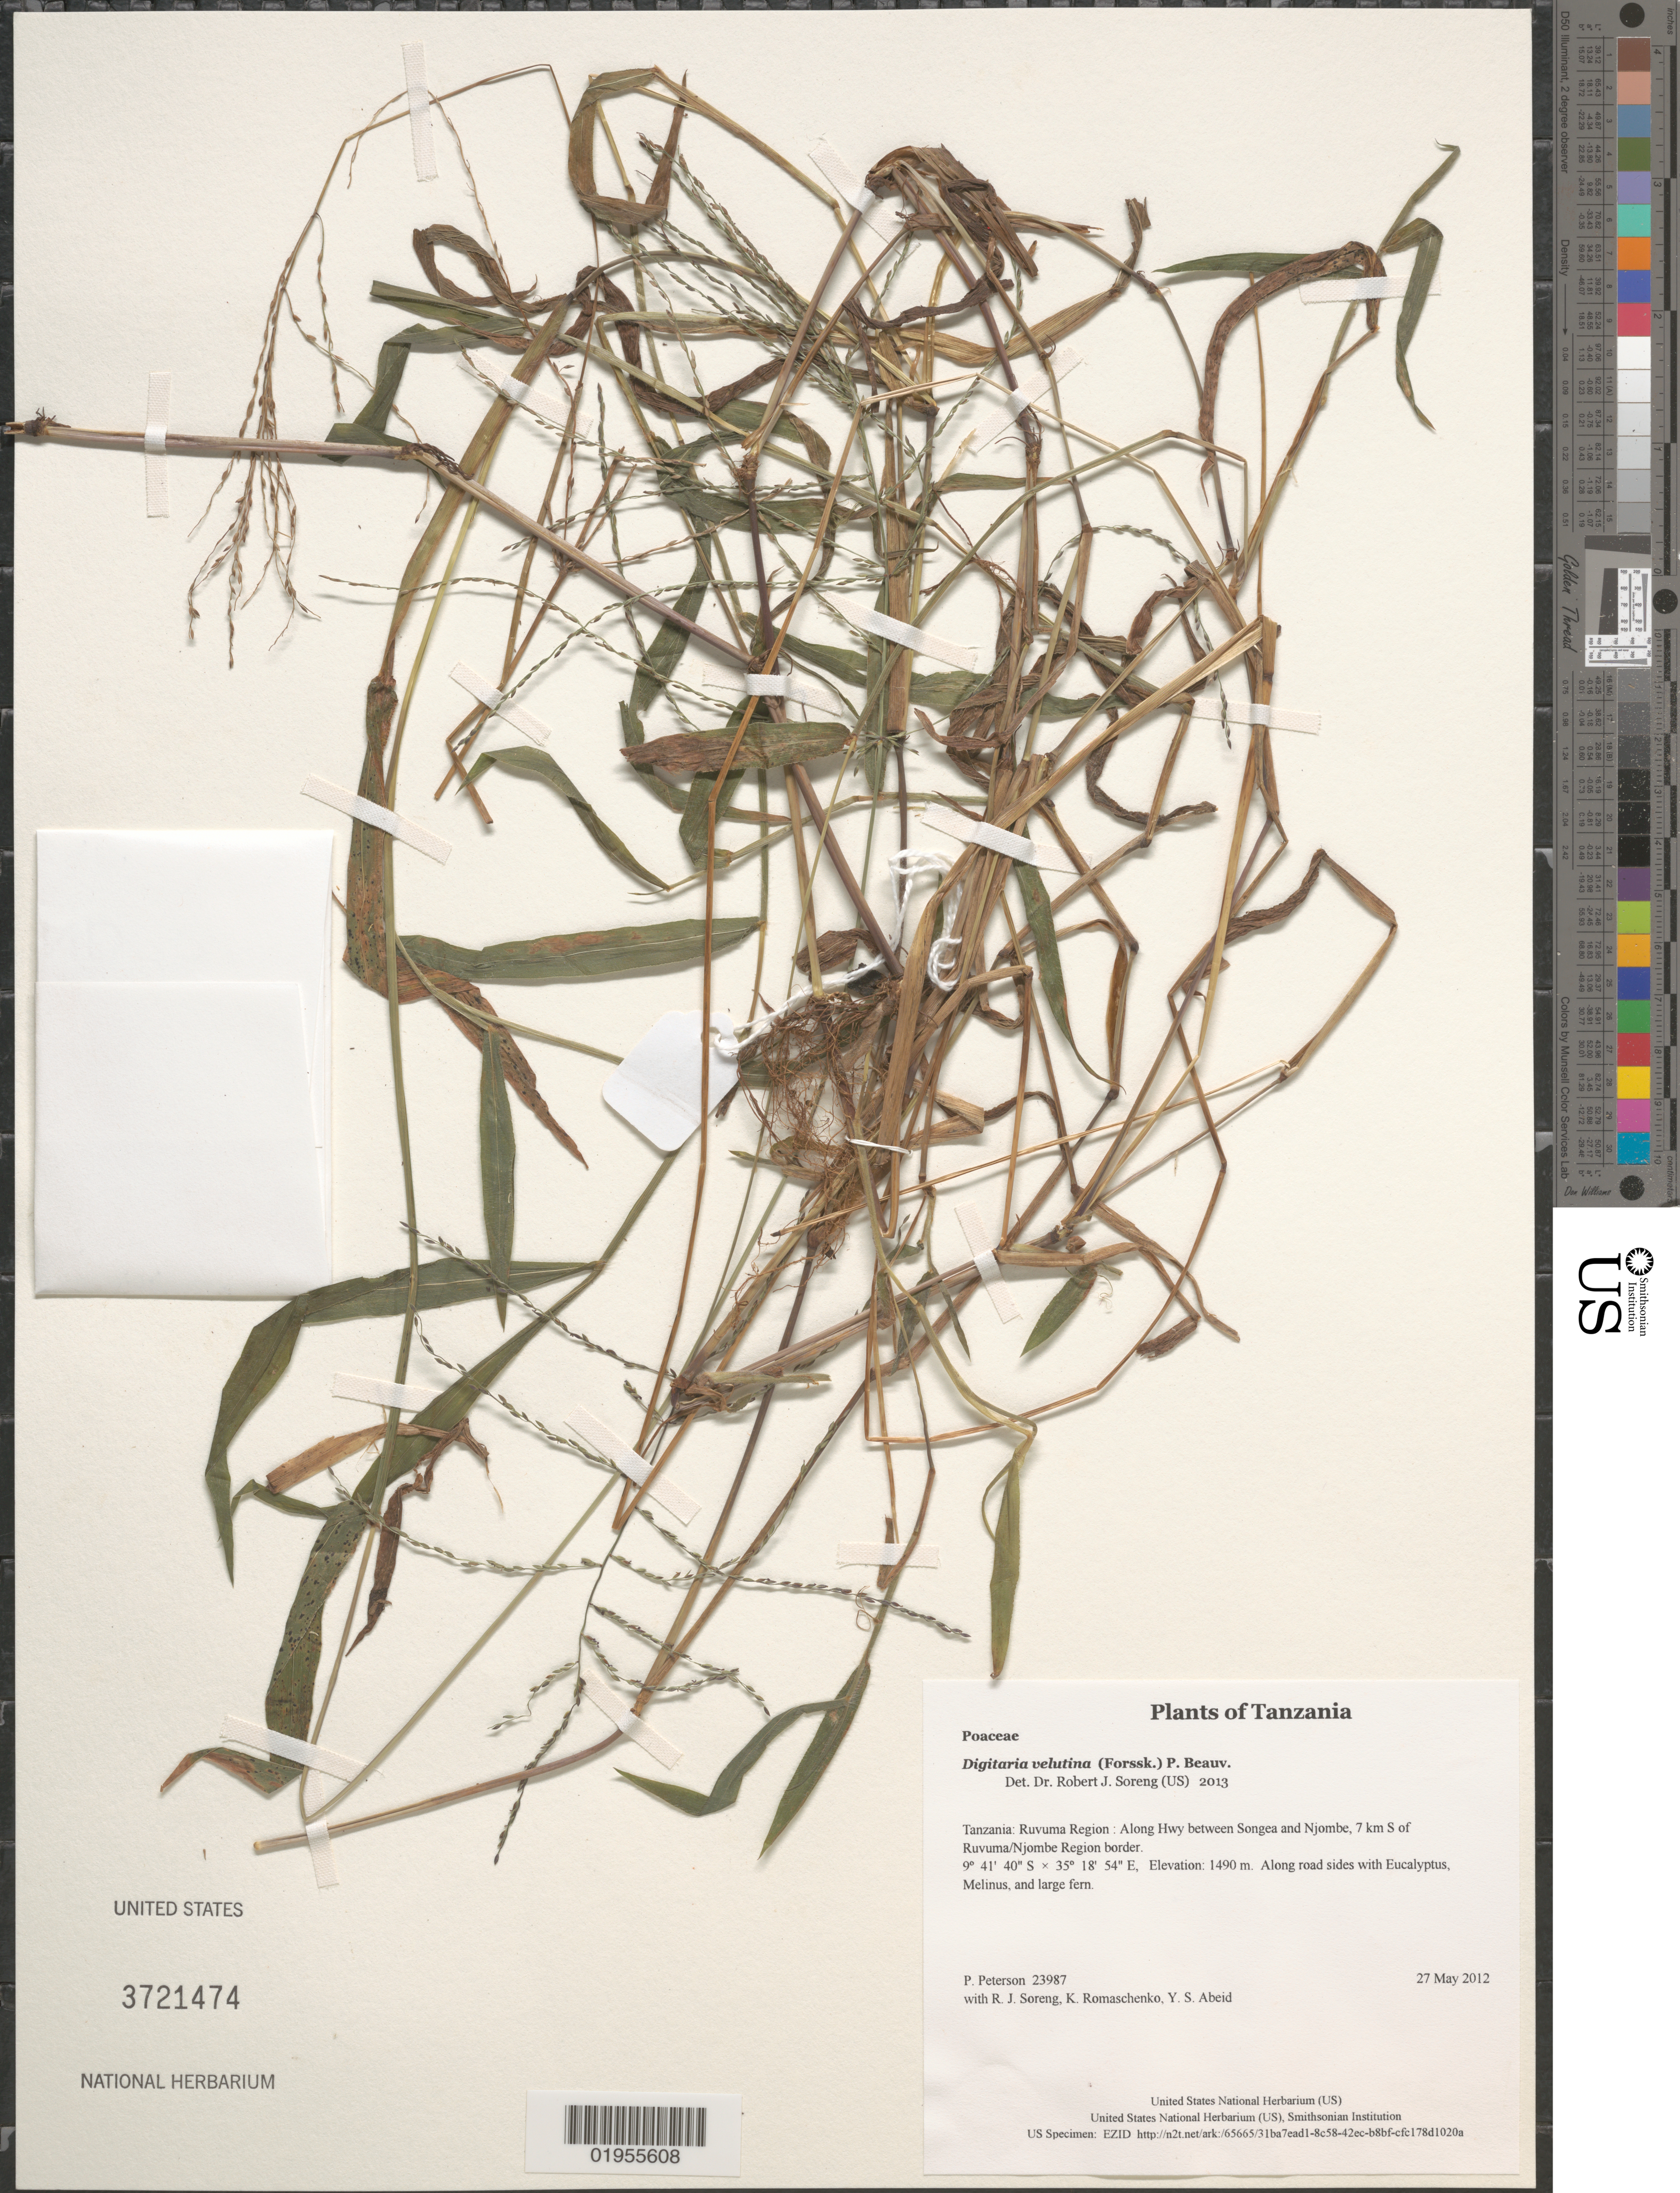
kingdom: Plantae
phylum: Tracheophyta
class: Liliopsida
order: Poales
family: Poaceae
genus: Digitaria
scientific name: Digitaria velutina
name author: (Forssk.) P. Beauv.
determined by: Soreng, Robert J., Research Associate (BOT), Smithsonian Institution - National Museum of Natural History (UNITED STATES)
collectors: P. M. Peterson, R. J. Soreng, K. Romaschenko & Y. Abeid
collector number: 23987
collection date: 2012-05-27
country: Tanzania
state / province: Ruvuma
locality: Along Hwy between Songea and Njombe, 7 km S of Ruvuma/Njombe Region border.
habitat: Along road sides with Eucalyptus, Melinus, and large fern.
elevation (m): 1490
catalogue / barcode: US 3721474